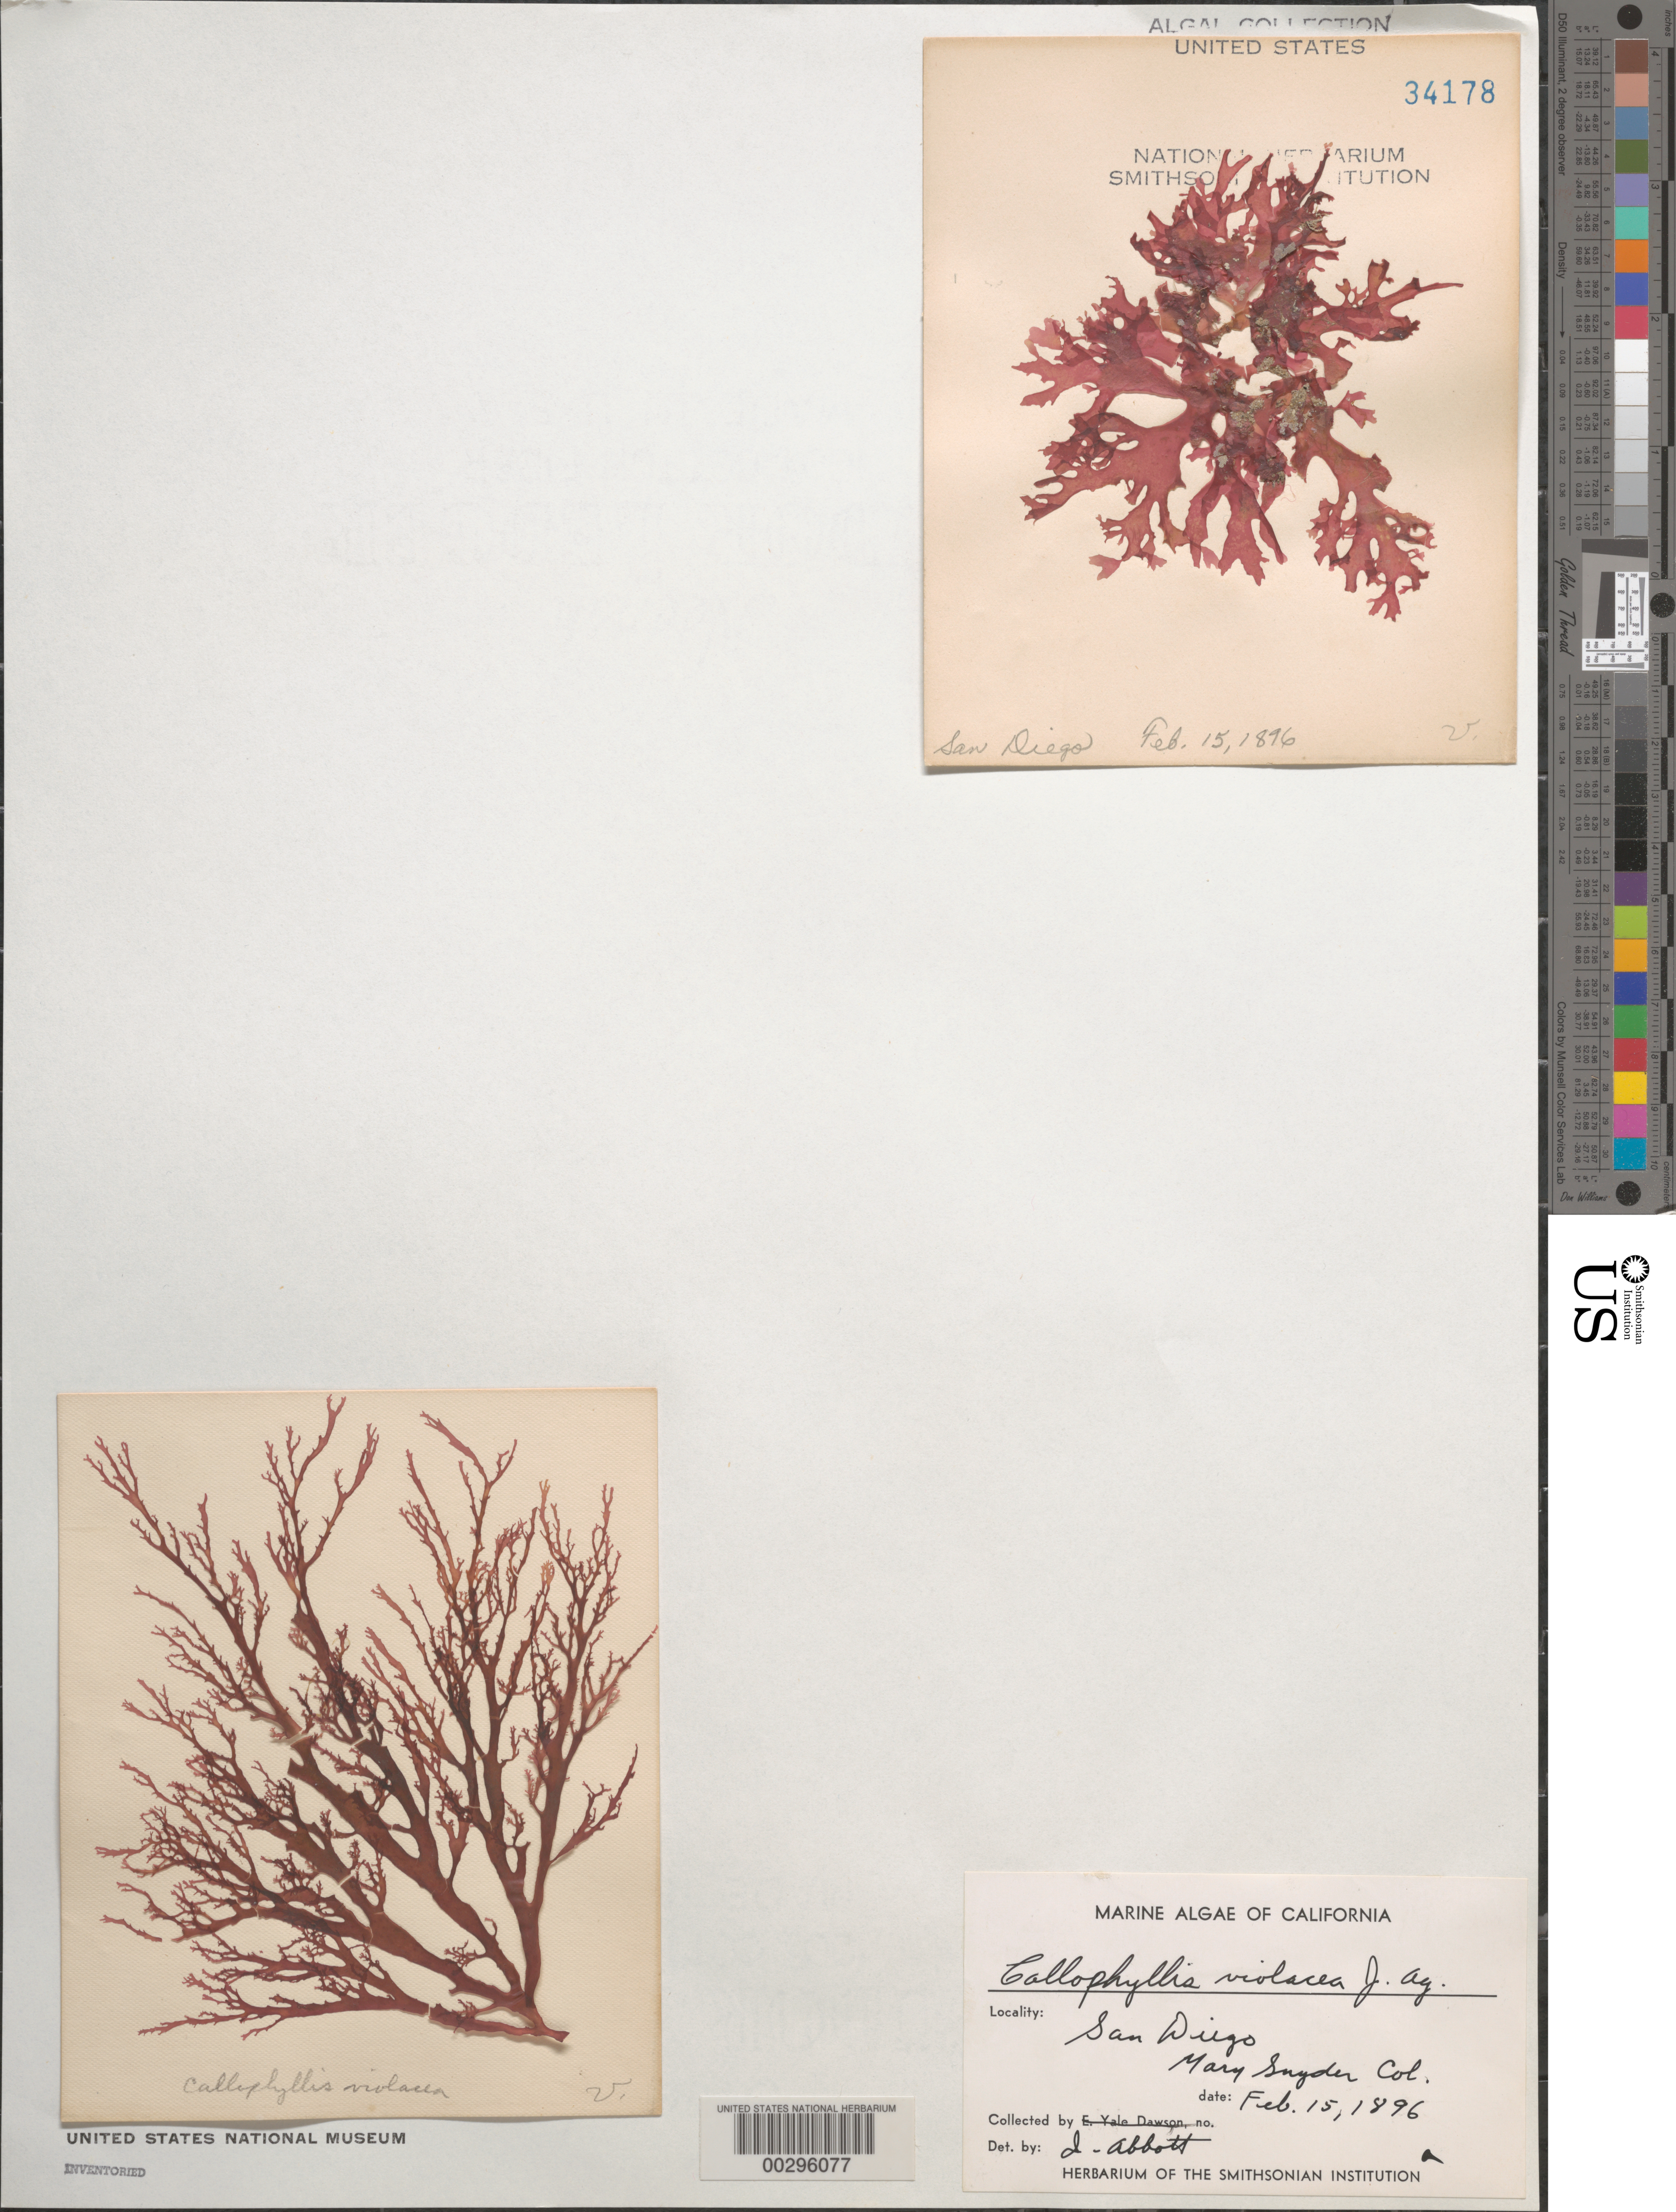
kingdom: Plantae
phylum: Rhodophyta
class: Florideophyceae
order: Gigartinales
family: Kallymeniaceae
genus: Callophyllis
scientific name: Callophyllis violacea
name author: J. Agardh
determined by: Abbott, Isabella A.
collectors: M. Snyder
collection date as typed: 15 Feb 1896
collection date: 1896-02-15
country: United States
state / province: California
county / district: San Diego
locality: San Diego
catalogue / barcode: US 34178